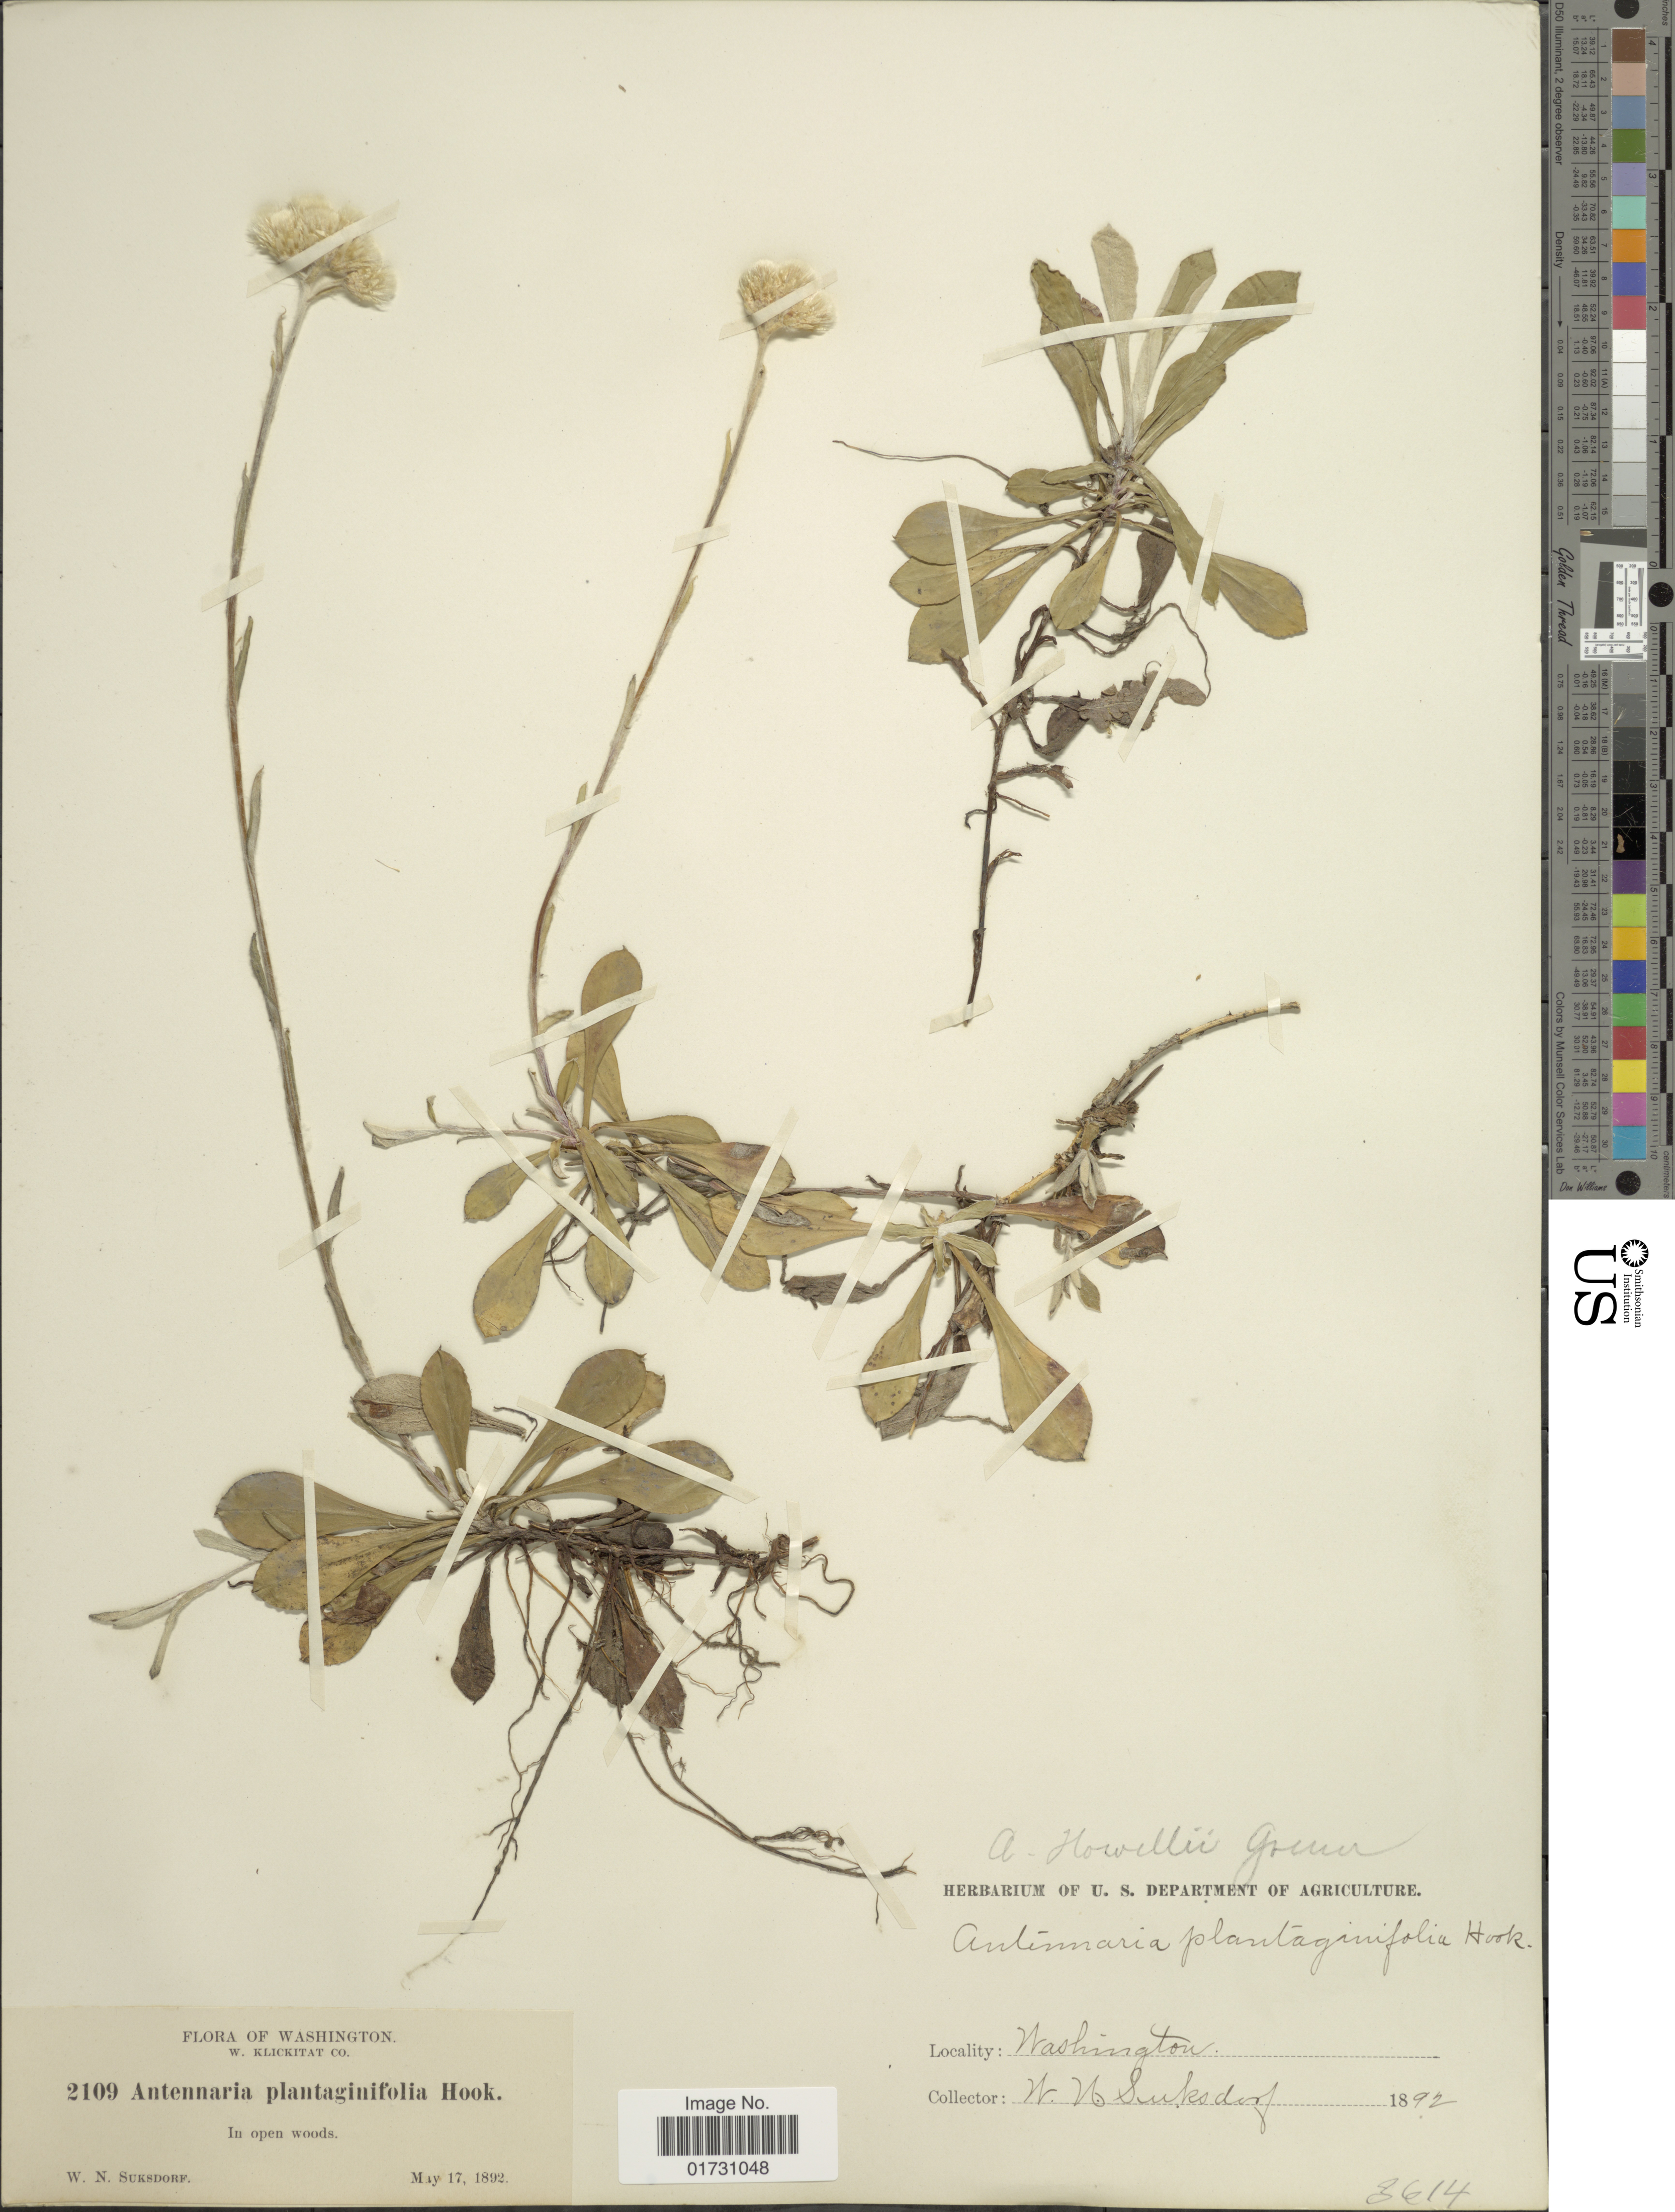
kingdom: Plantae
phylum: Tracheophyta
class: Magnoliopsida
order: Asterales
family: Asteraceae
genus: Antennaria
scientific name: Antennaria howellii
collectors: W. N. Suksdorf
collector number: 2109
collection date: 1892-05-17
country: United States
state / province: Washington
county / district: Klickitat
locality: W. Klickitat Co., In open woods